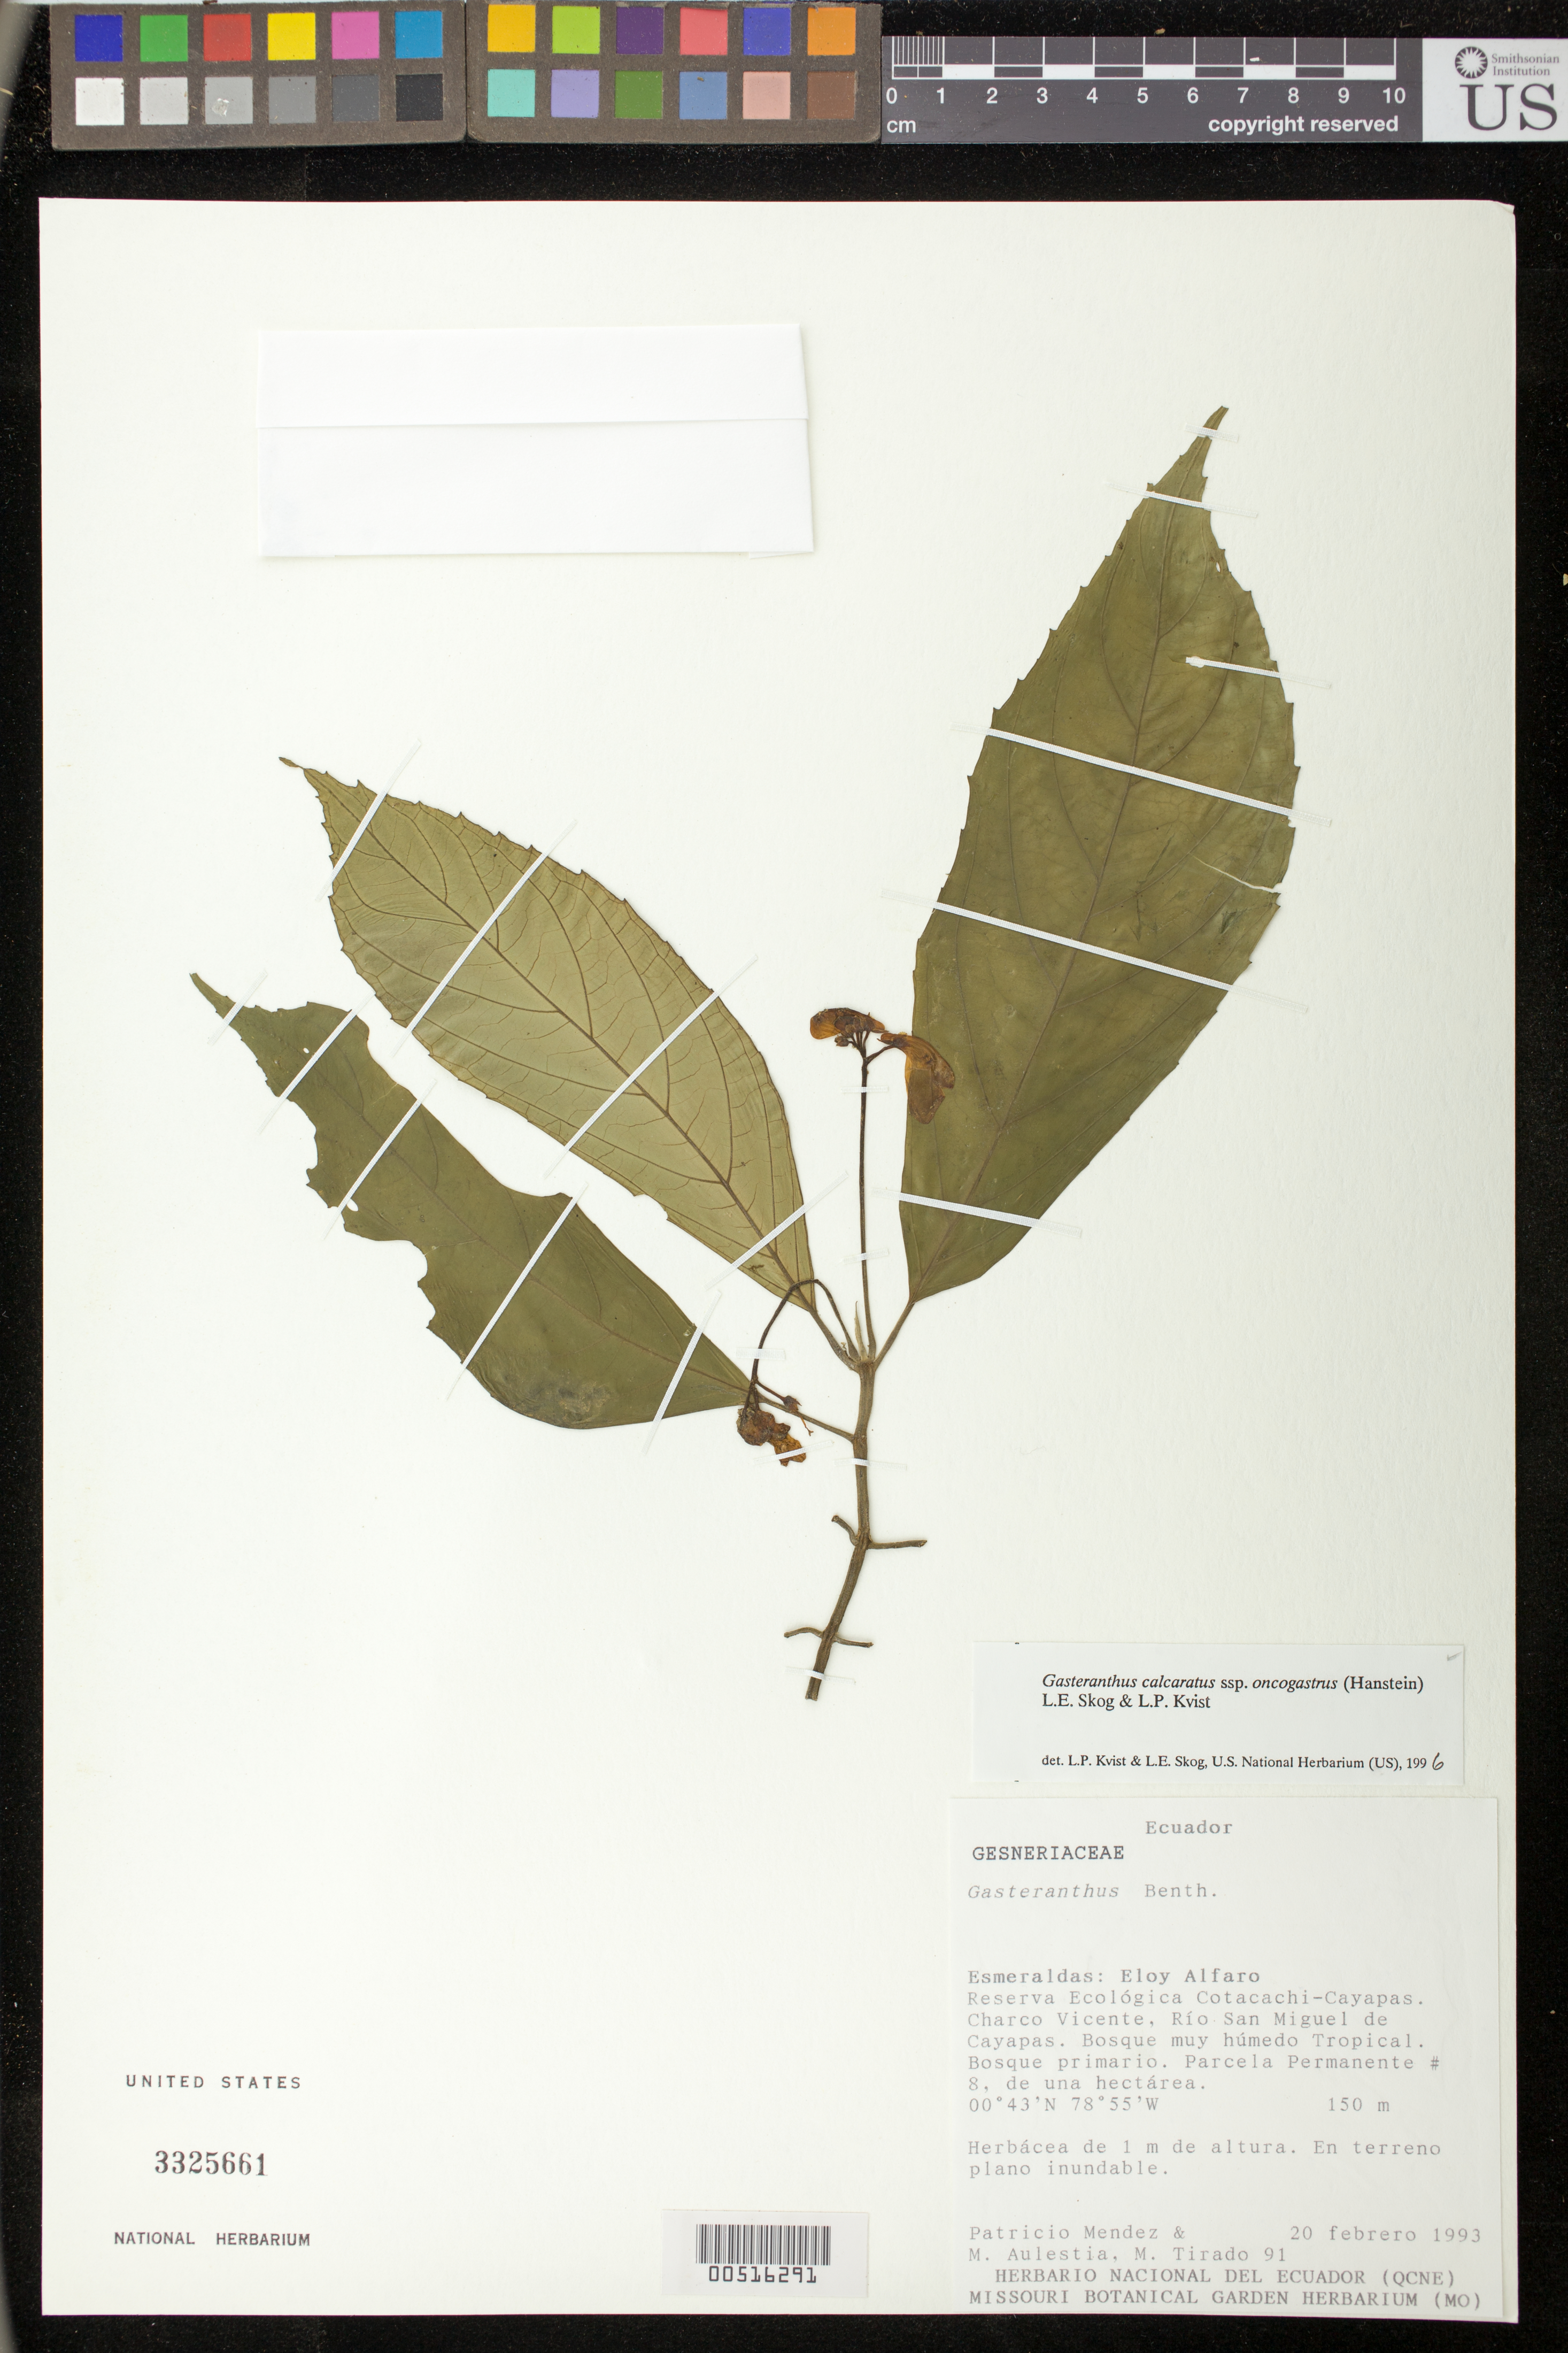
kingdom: Plantae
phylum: Tracheophyta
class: Magnoliopsida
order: Lamiales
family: Gesneriaceae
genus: Sinningia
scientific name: Sinningia incarnata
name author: (Aubl.) D.L. Denham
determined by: Skog, Laurence E.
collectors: P. Méndez, M. Aulestia & M. Tirado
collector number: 91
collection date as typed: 20 Feb 1993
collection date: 1993-02-20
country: Ecuador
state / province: Esmeraldas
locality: Reserva Ecológica Cotacachi-Cayapas. Charco Vicente, Río San Miguel de Cayapas, Parcela Permanente #8, de un hectárea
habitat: Bosque muy húmedo tropical, bosque primario; en terreno plano inundable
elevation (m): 150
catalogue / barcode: US 3325661